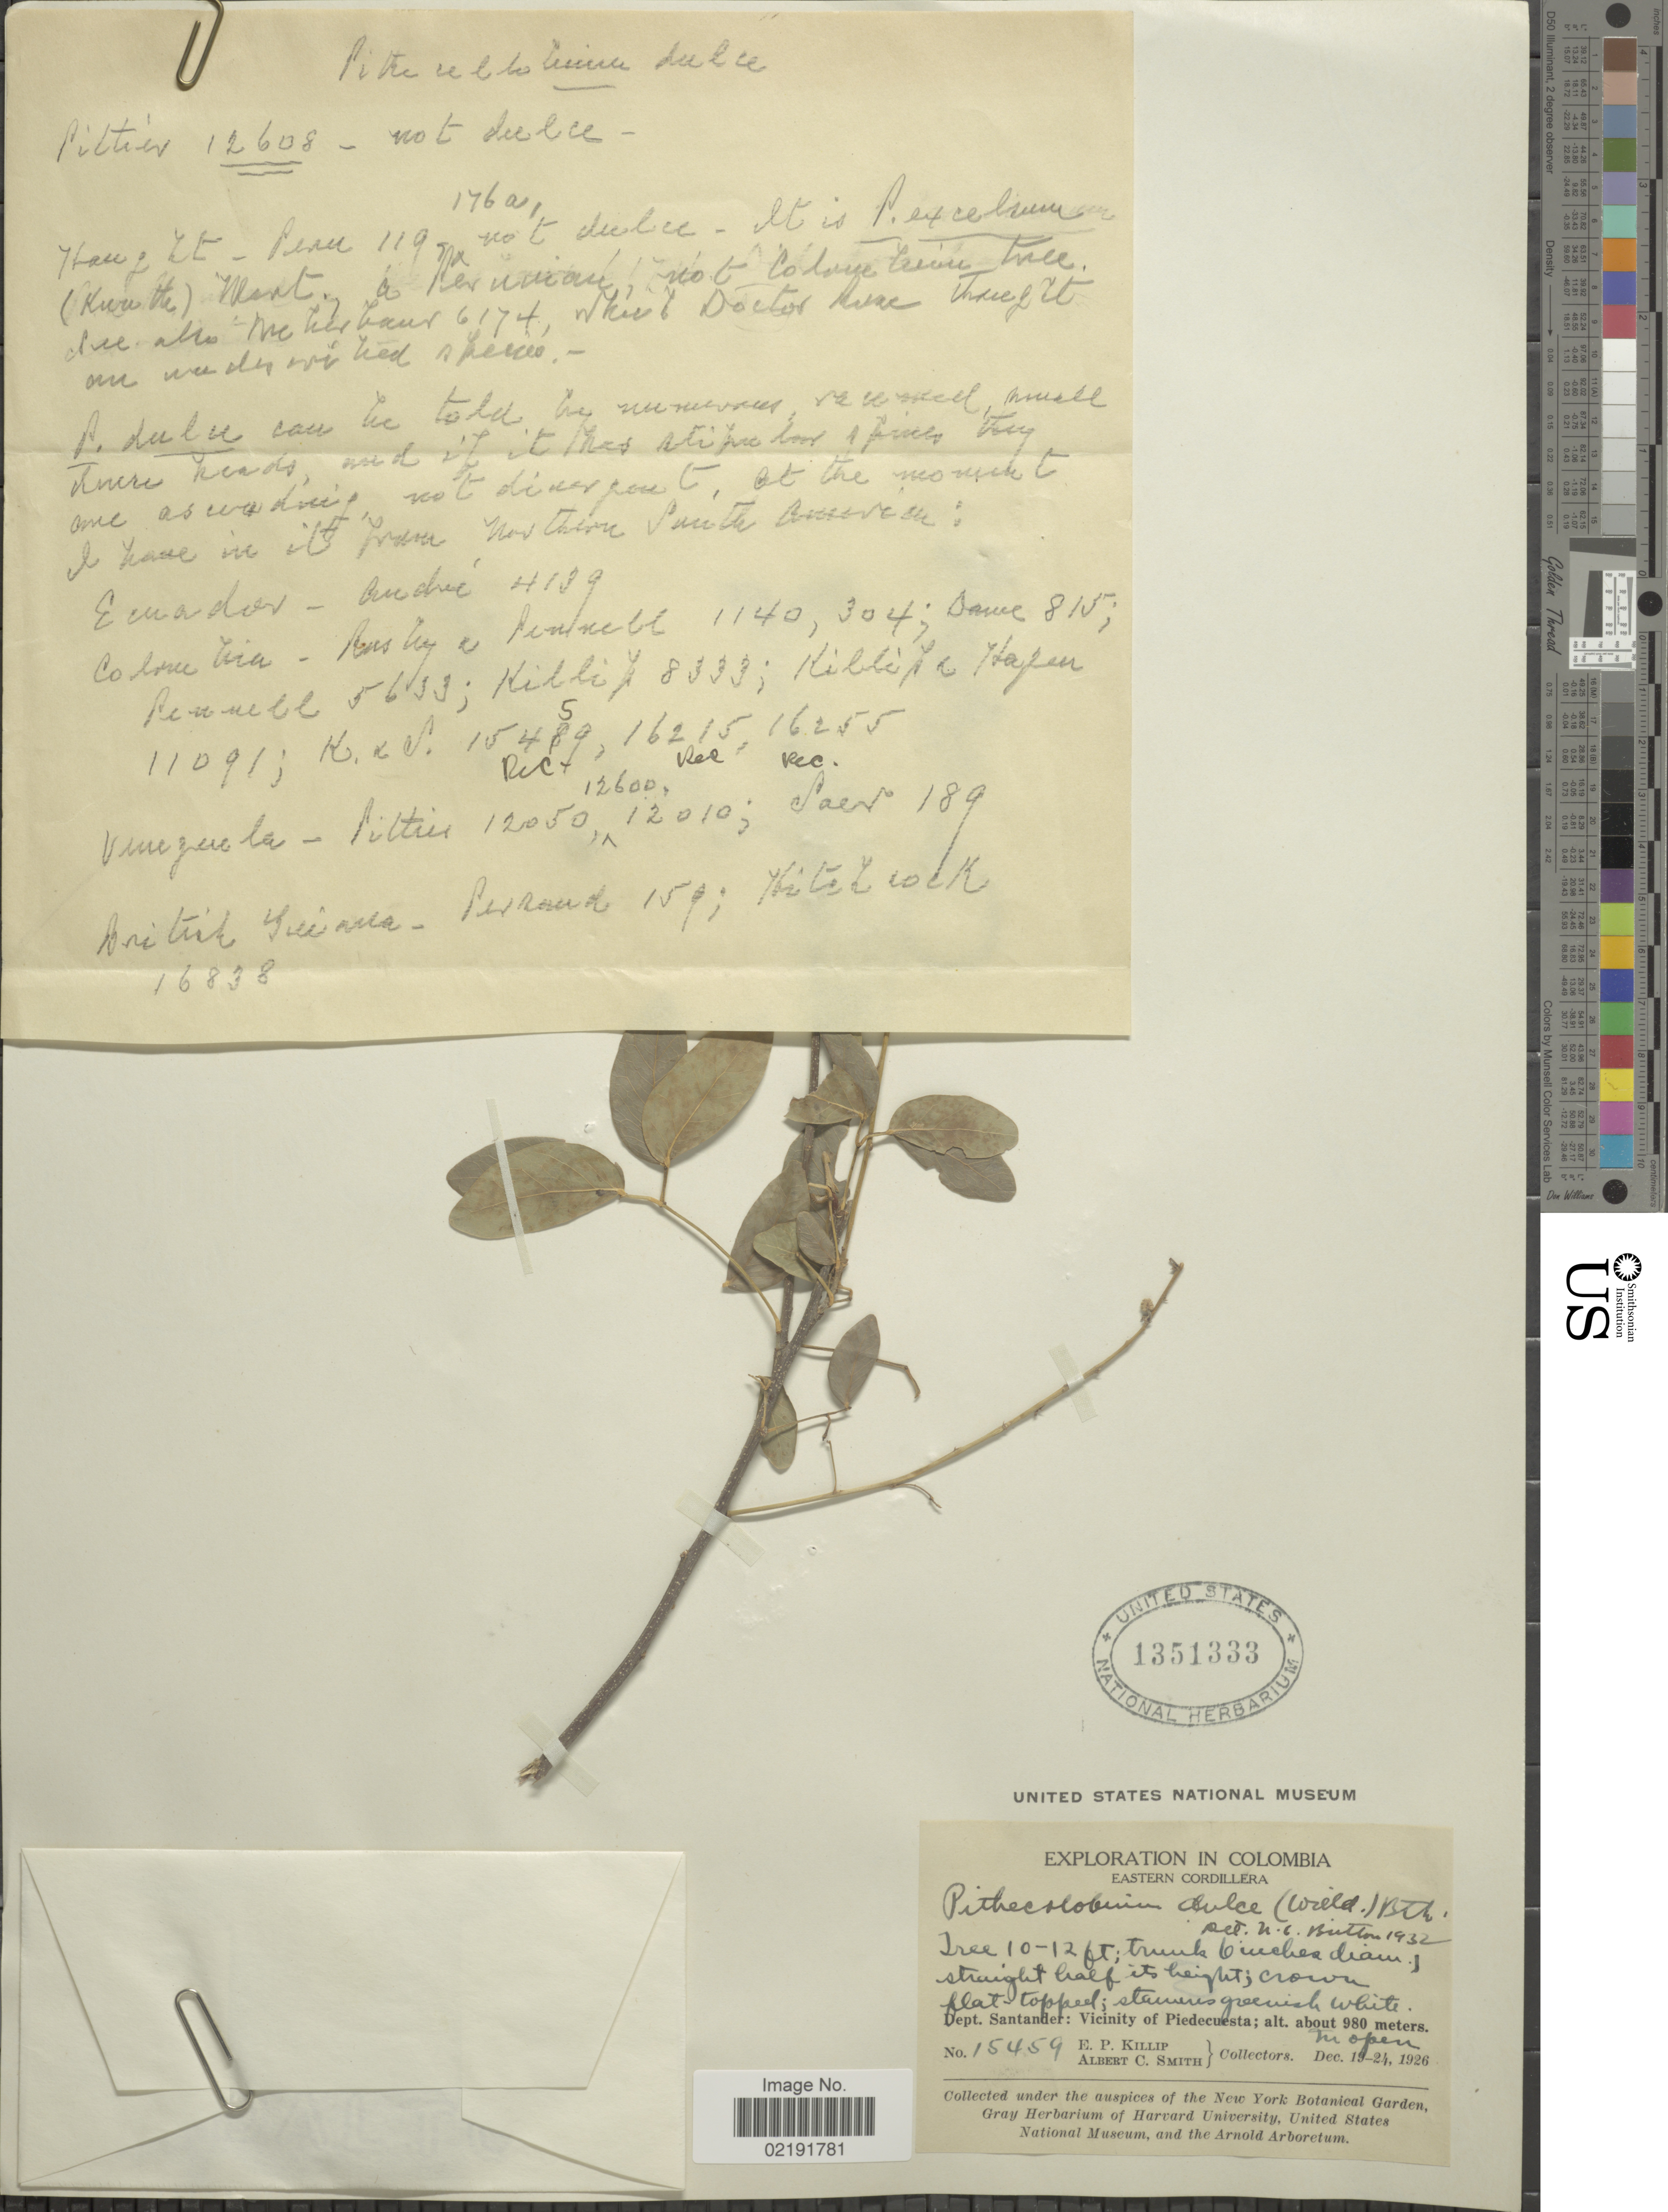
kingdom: Plantae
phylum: Tracheophyta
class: Magnoliopsida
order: Fabales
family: Fabaceae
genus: Pithecellobium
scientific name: Pithecellobium dulce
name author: (Roxb.) Benth.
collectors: E. P. Killip & A. C. Smith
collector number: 15459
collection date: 1926-12-19/1926-12-24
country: Colombia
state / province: Santander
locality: Eastern Cordillera. Dept. Santander: Vicinity of Piedecuesta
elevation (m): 980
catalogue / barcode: US 1351333